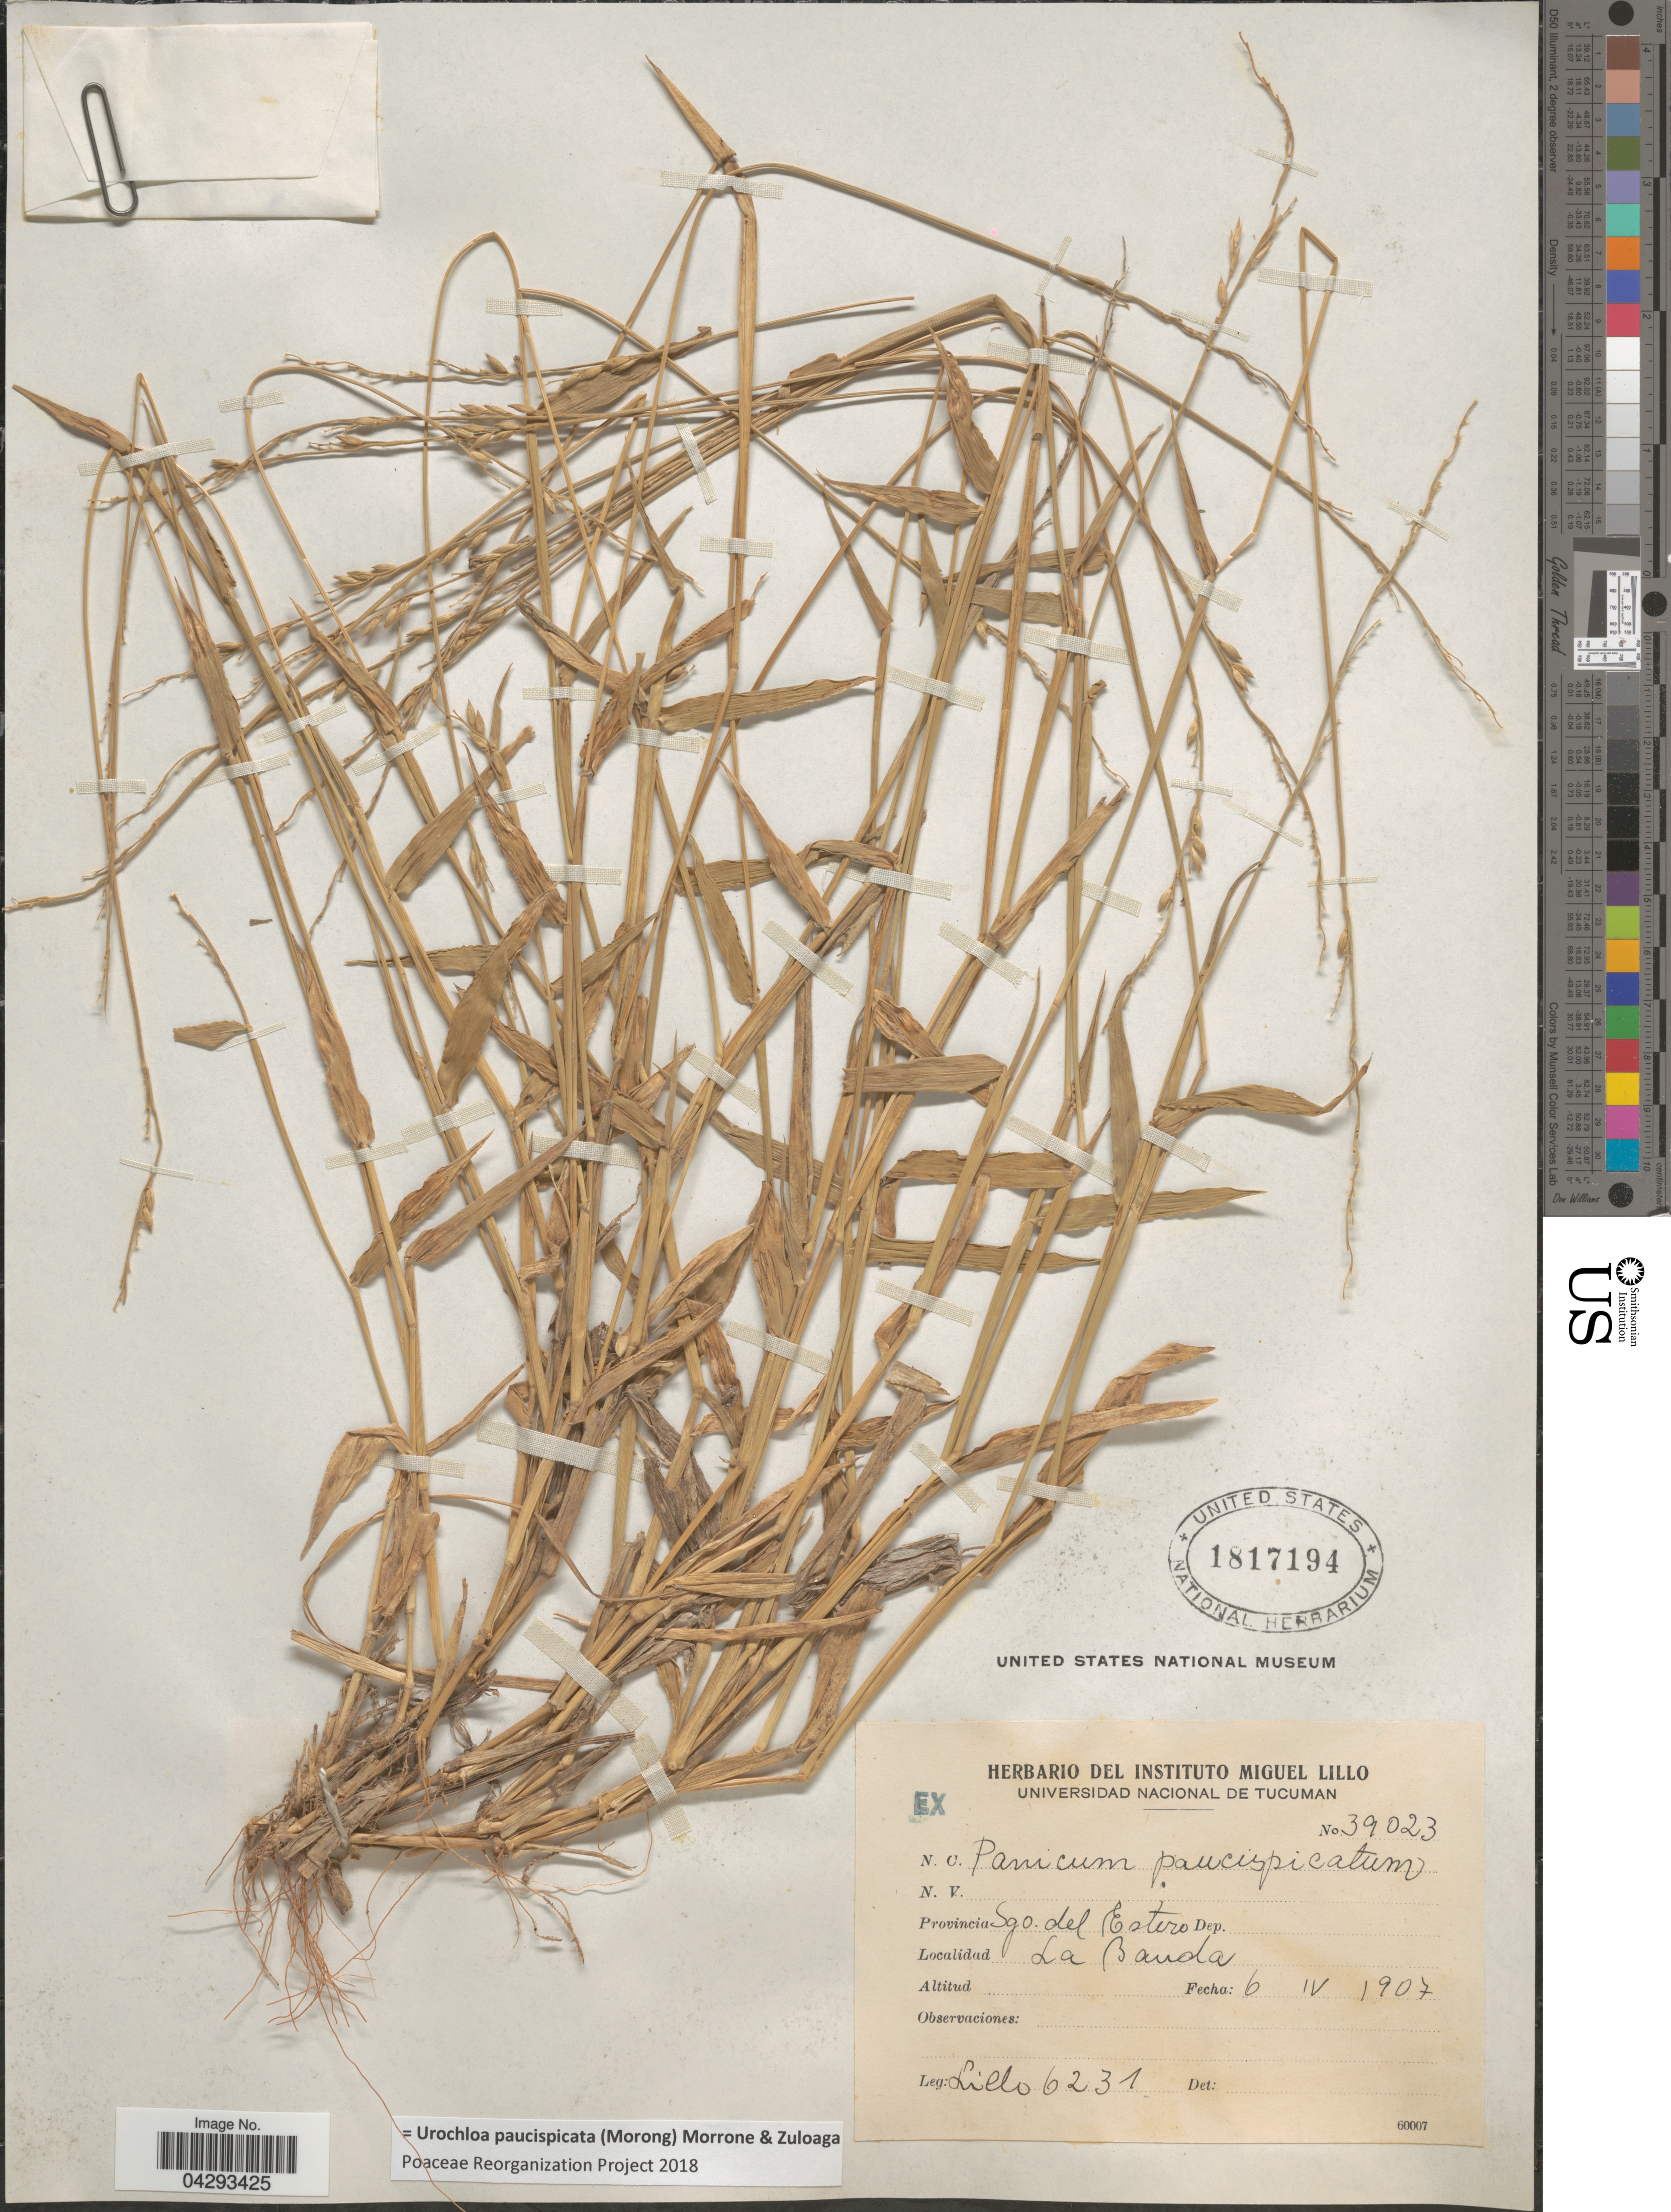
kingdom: Plantae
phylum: Tracheophyta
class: Liliopsida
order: Poales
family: Poaceae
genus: Urochloa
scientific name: Urochloa paucispicata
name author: (Morong) Morrone & Zuloaga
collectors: M. Lillo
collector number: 6231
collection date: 1907-04-06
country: Argentina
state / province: Santiago del Estero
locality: La Banda.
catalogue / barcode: US 1817194